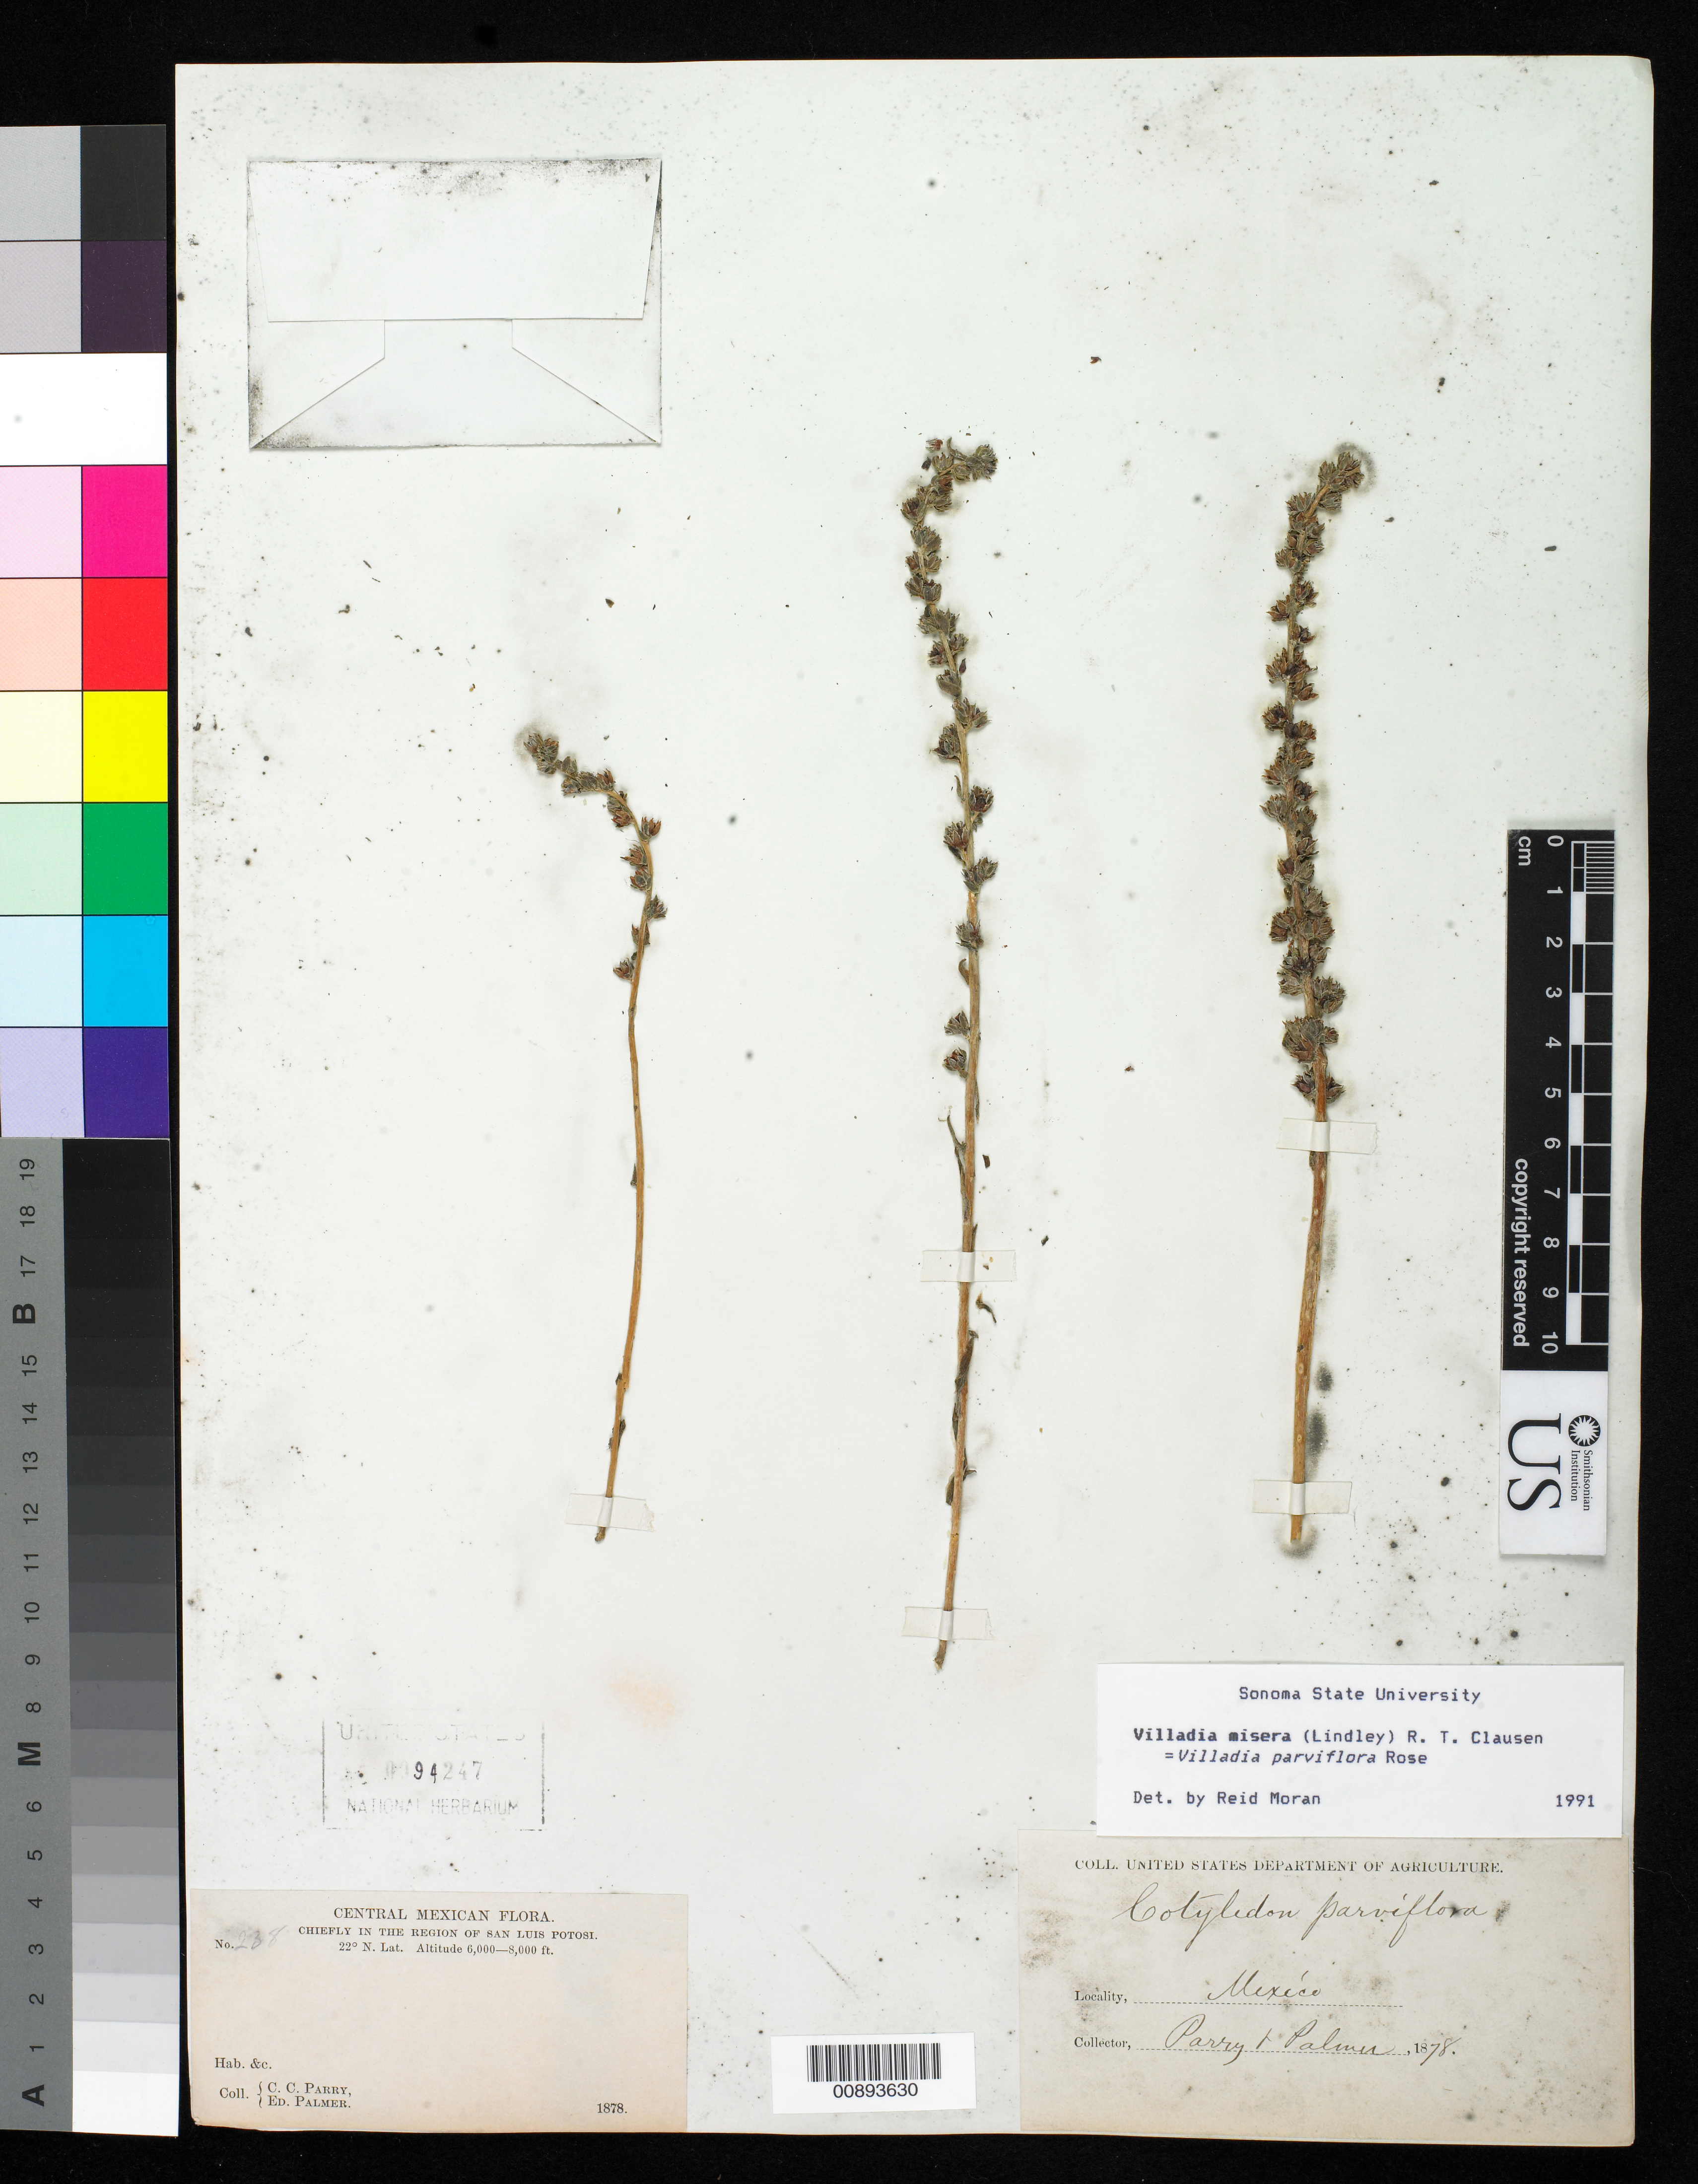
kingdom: Plantae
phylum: Tracheophyta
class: Magnoliopsida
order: Saxifragales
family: Crassulaceae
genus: Villadia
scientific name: Villadia parviflora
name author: (Hemsl.) Rose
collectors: C. C. Parry & E. Palmer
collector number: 238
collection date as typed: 1878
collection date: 1878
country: Mexico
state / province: San Luis Potosí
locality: Chiefly in the region of San Luis Potosí.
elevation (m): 1829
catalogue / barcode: US 94247